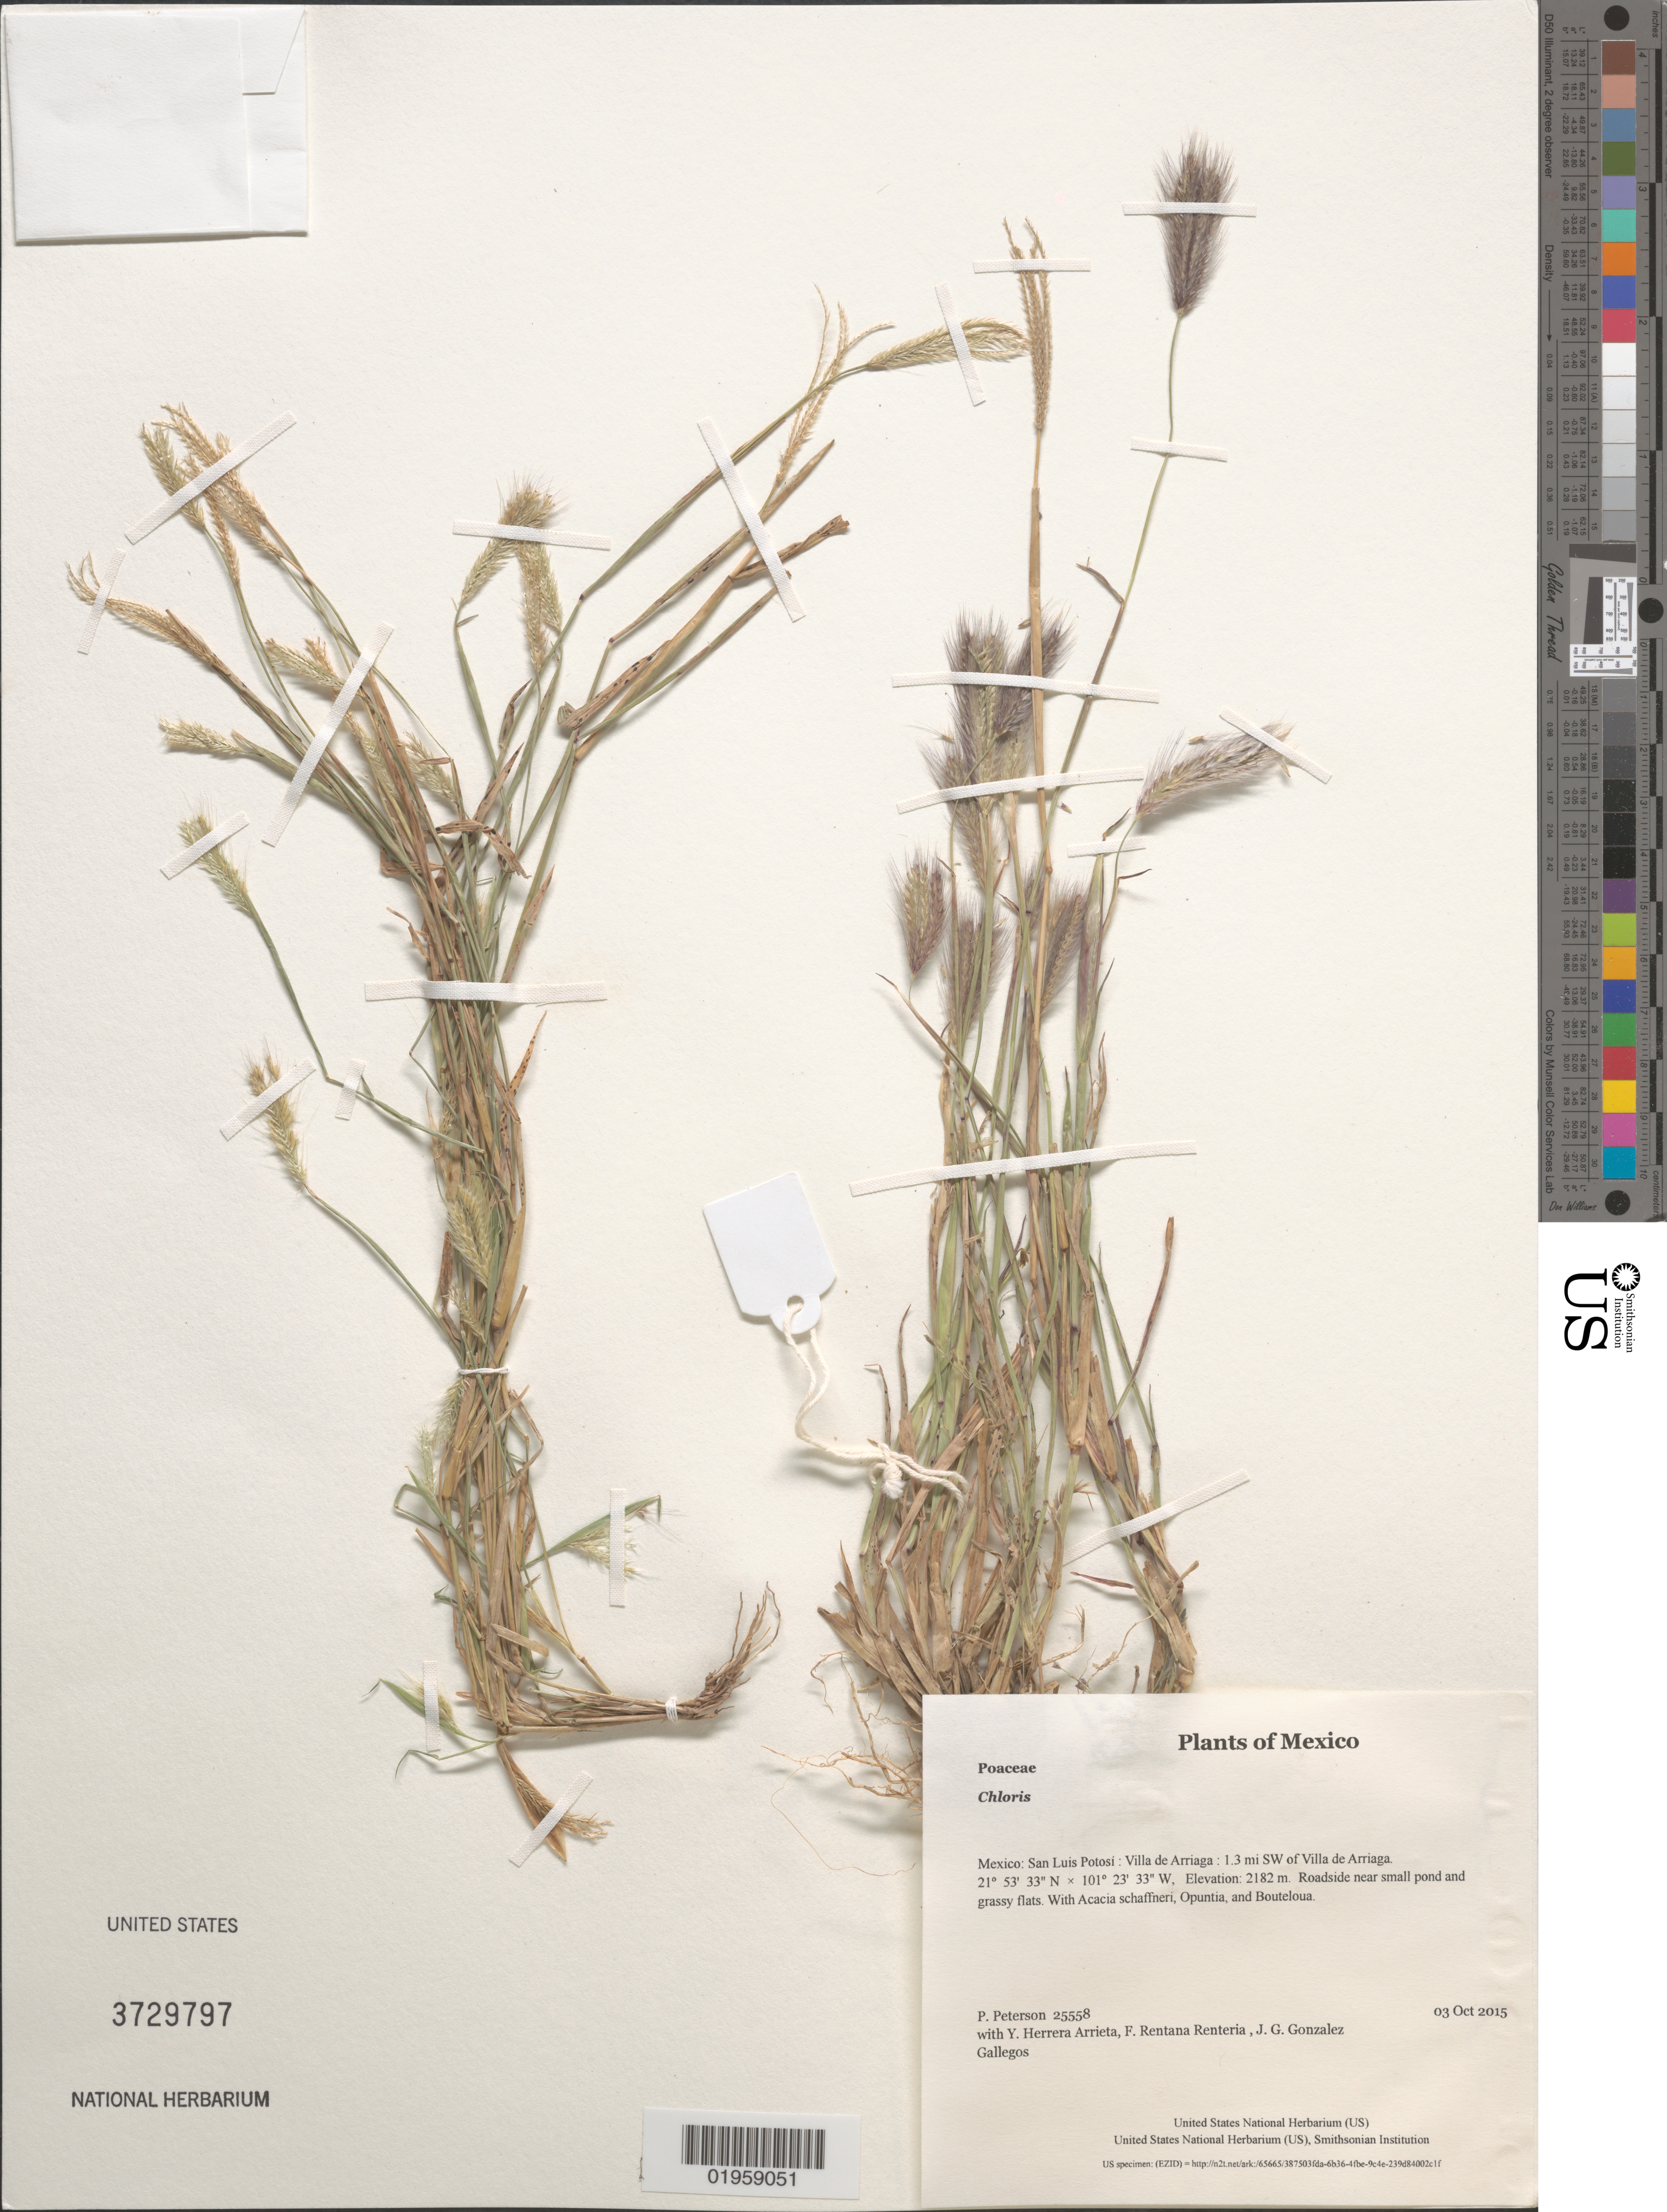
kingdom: Plantae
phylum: Tracheophyta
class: Liliopsida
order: Poales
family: Poaceae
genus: Chloris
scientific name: Chloris sp.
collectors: P. M. Peterson, Y. Herrera Arrieta, F. Rentana Renteria & J. G. Gonzalez Gallegos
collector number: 25558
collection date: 2015-10-03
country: Mexico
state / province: San Luis Potosí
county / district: Villa de Arriaga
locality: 1.3 mi SW of Villa de Arriaga.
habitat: Roadside near small pond and grassy flats.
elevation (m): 2182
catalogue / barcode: US 3729797